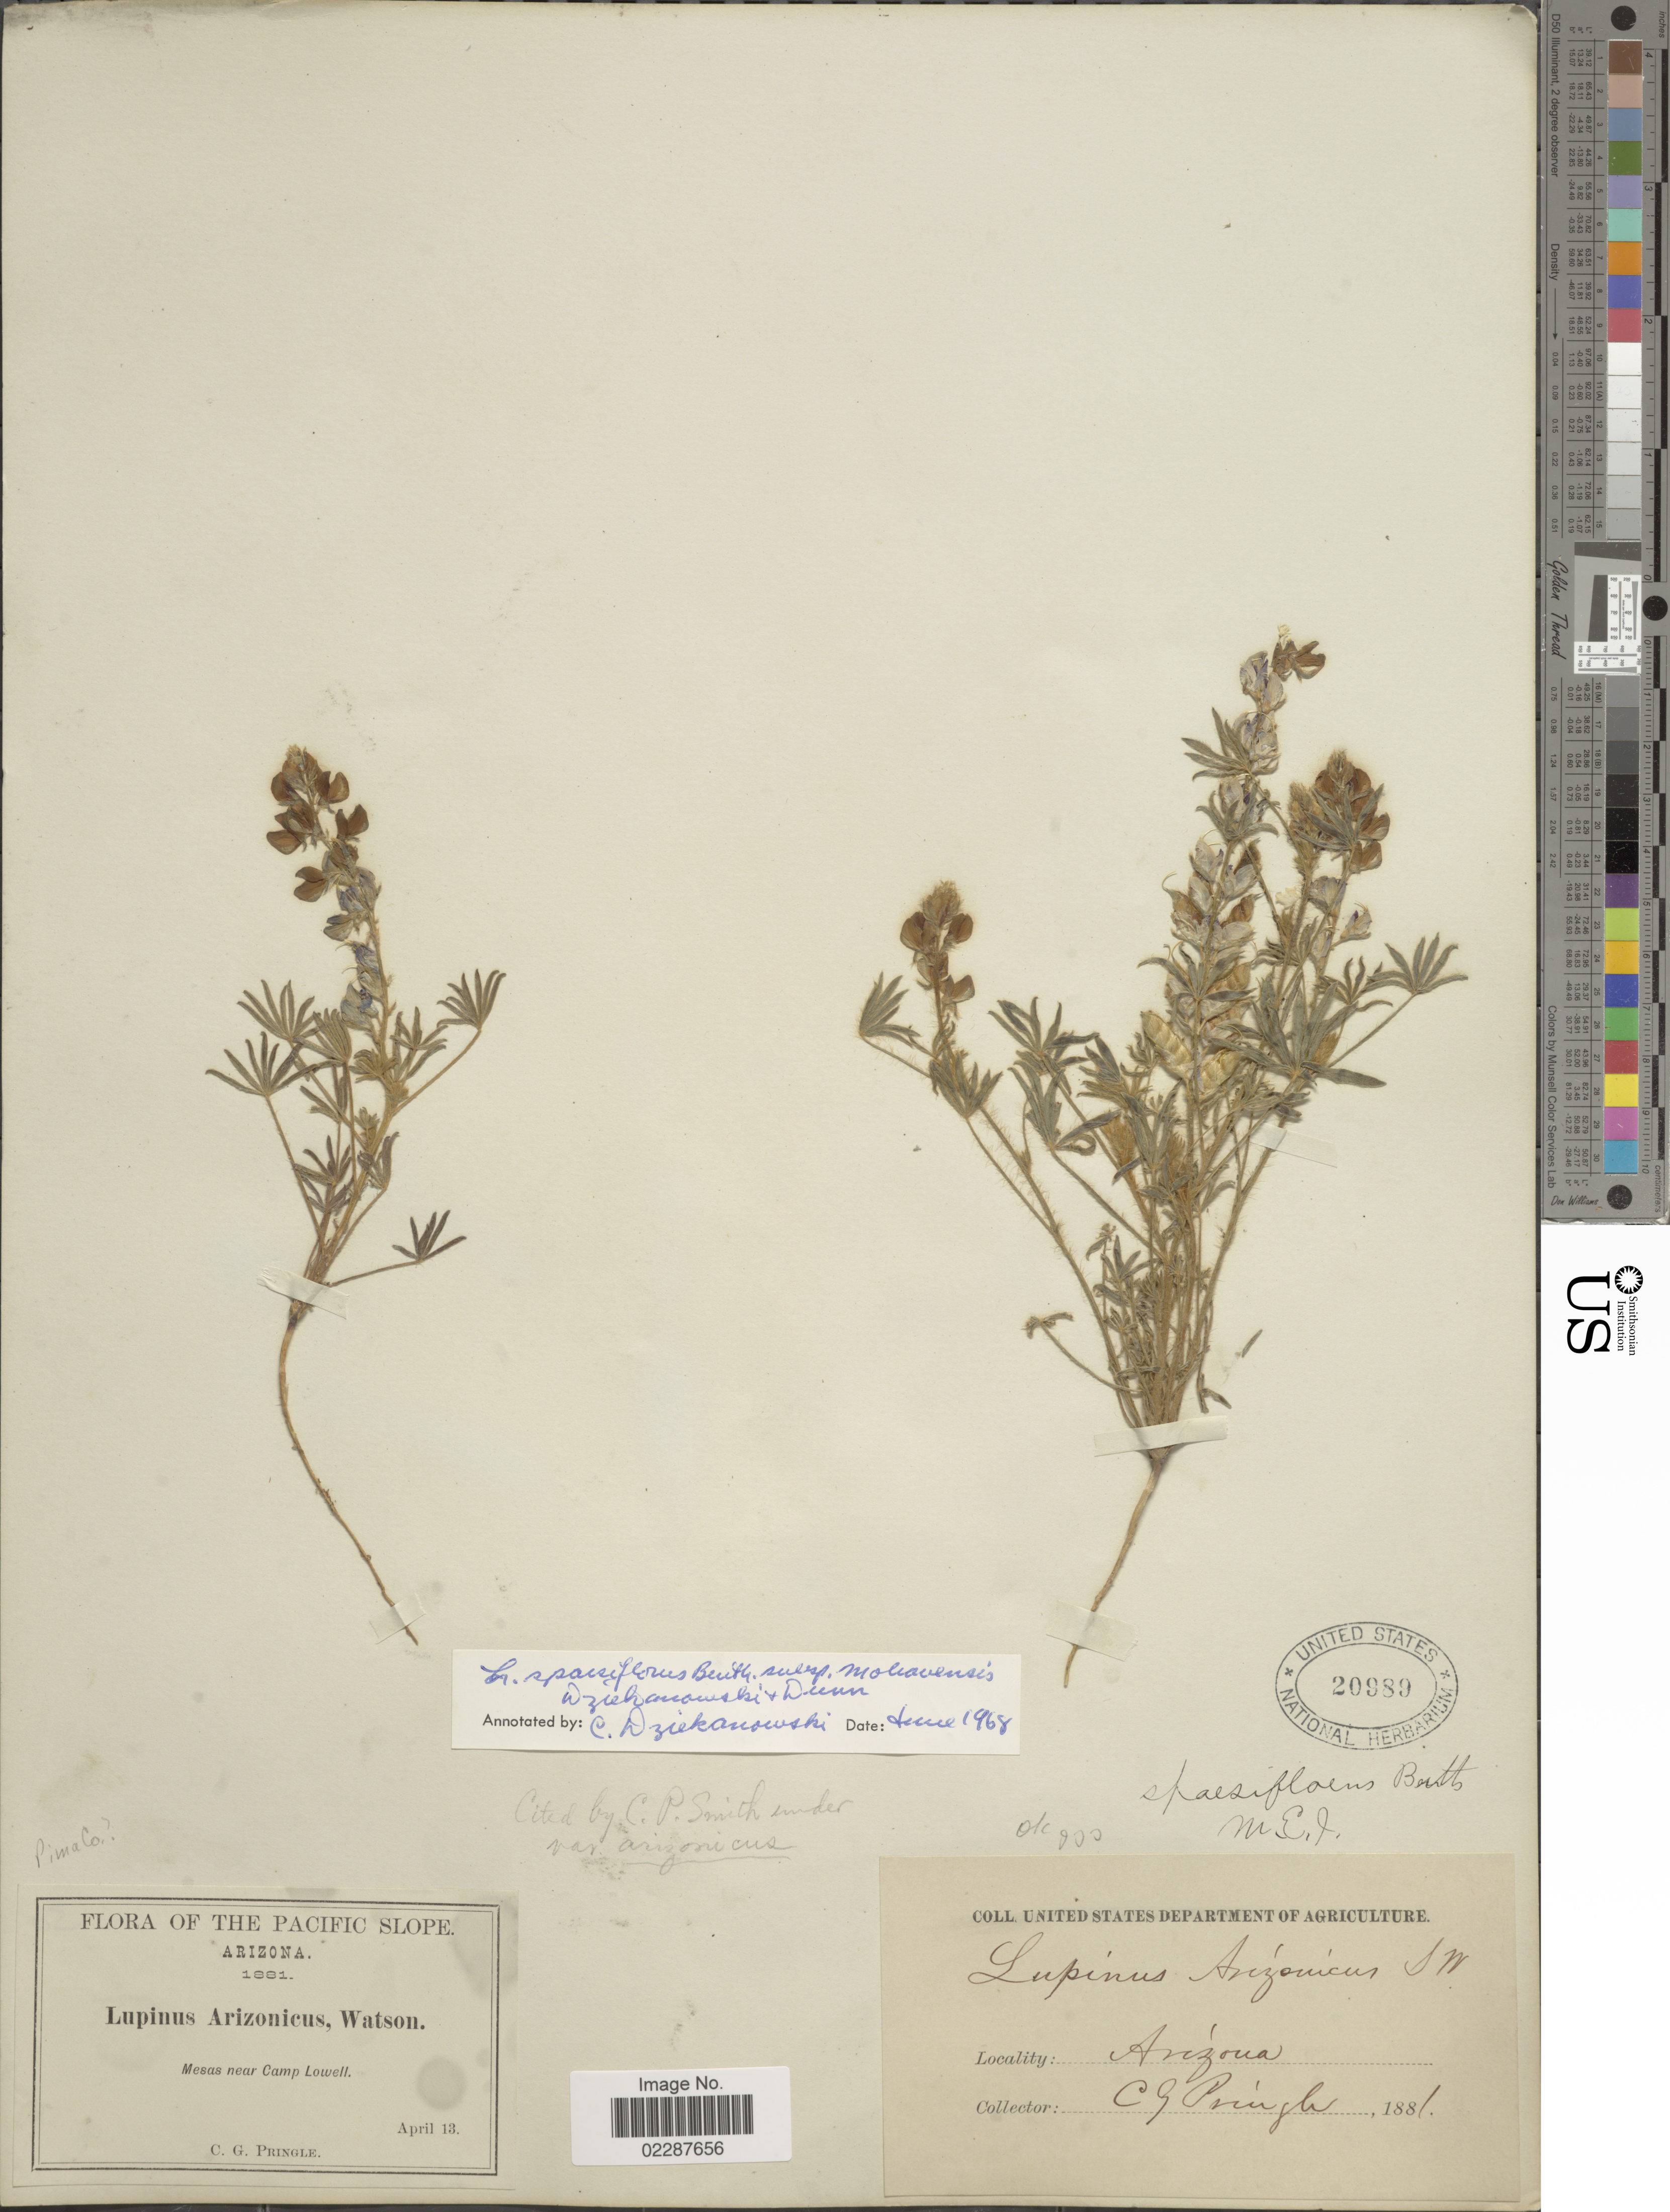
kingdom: Plantae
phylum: Tracheophyta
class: Magnoliopsida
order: Fabales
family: Fabaceae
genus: Lupinus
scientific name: Lupinus sparsiflorus subsp. mohavensis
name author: Dziekanowski & D.B. Dunn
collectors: C. G. Pringle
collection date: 1881-04-13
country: United States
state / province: Arizona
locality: Pacific Slope, Mesas near Camp Lowell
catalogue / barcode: US 20989